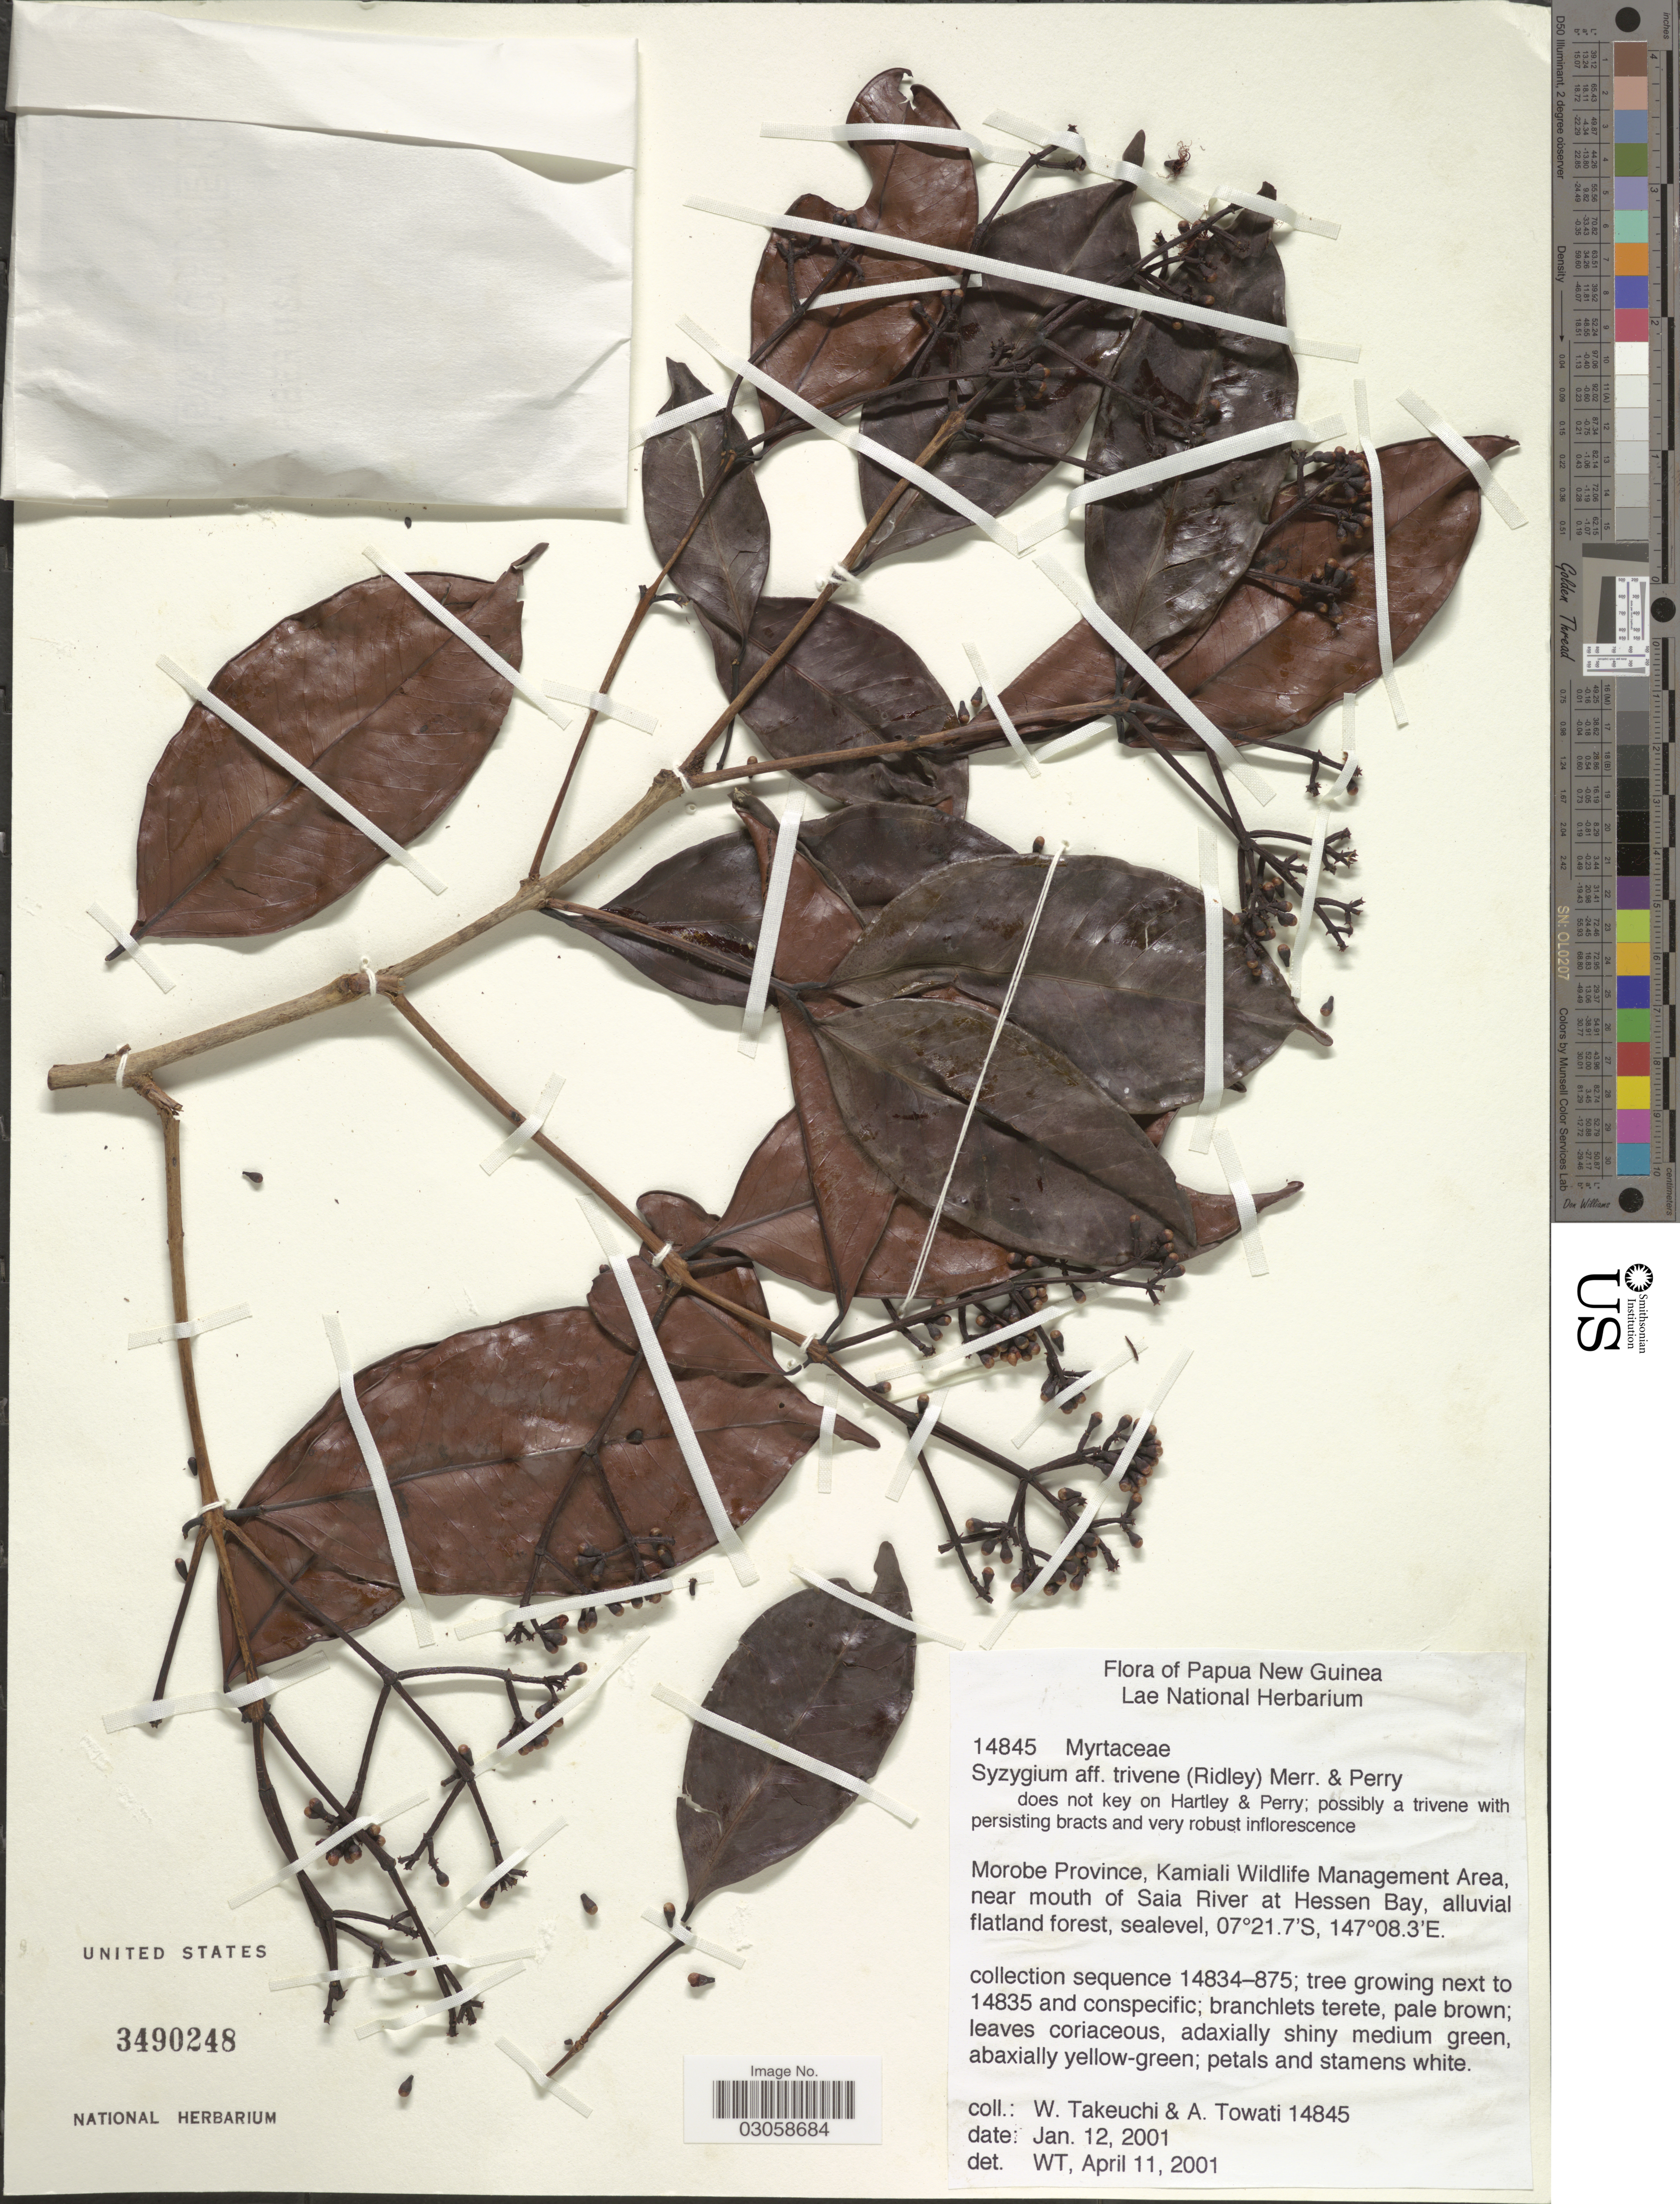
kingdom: Plantae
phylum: Tracheophyta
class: Magnoliopsida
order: Myrtales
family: Myrtaceae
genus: Syzygium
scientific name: Syzygium trivene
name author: (Ridl.) Merr. & L.M. Perry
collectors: W. Takeuchi & A. Towati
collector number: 14845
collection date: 2001-01-12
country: Papua New Guinea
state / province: Morobe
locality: Kamilai Wildlife Management Area, near mouth of Saia River at Hessen Bay, alluvial flatland forest.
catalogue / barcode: US 3490248